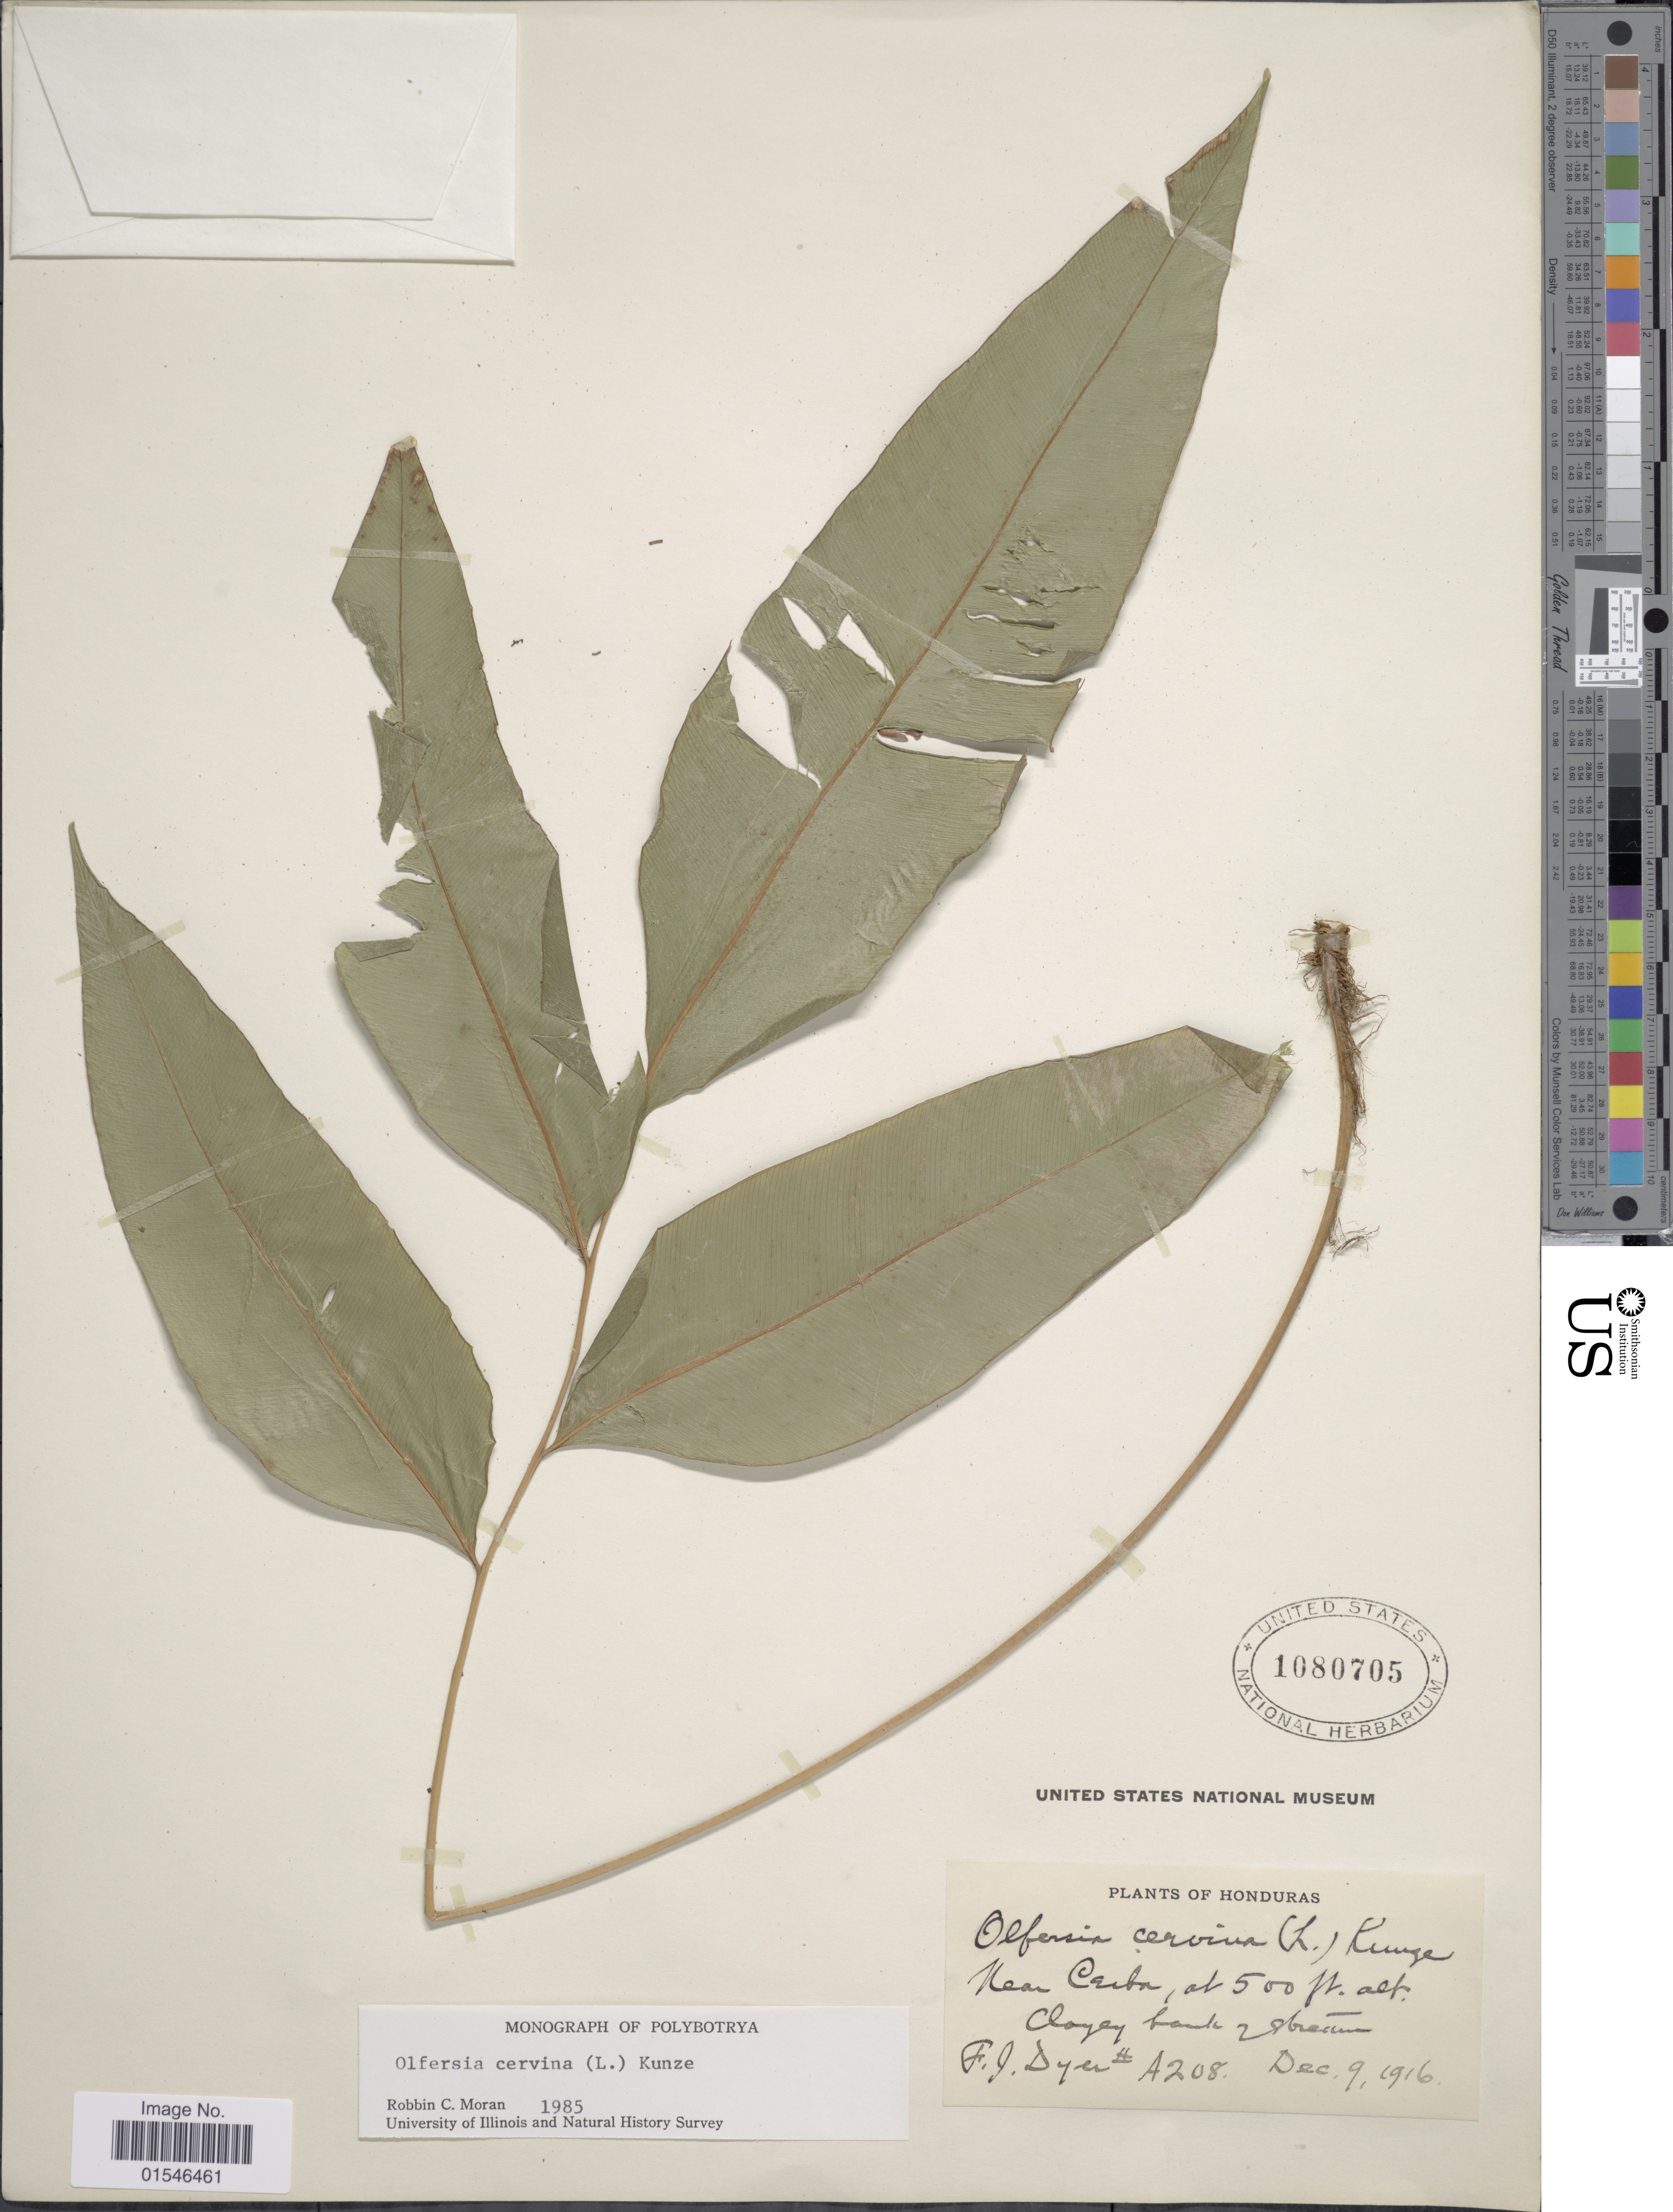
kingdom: Plantae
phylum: Tracheophyta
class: Polypodiopsida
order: Polypodiales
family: Dryopteridaceae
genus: Olfersia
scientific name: Olfersia cervina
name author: (L.) Kunze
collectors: F. J. Dyer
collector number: A208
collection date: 1916-12-09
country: Honduras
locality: Near Ceiba.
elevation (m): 152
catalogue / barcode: US 1080705